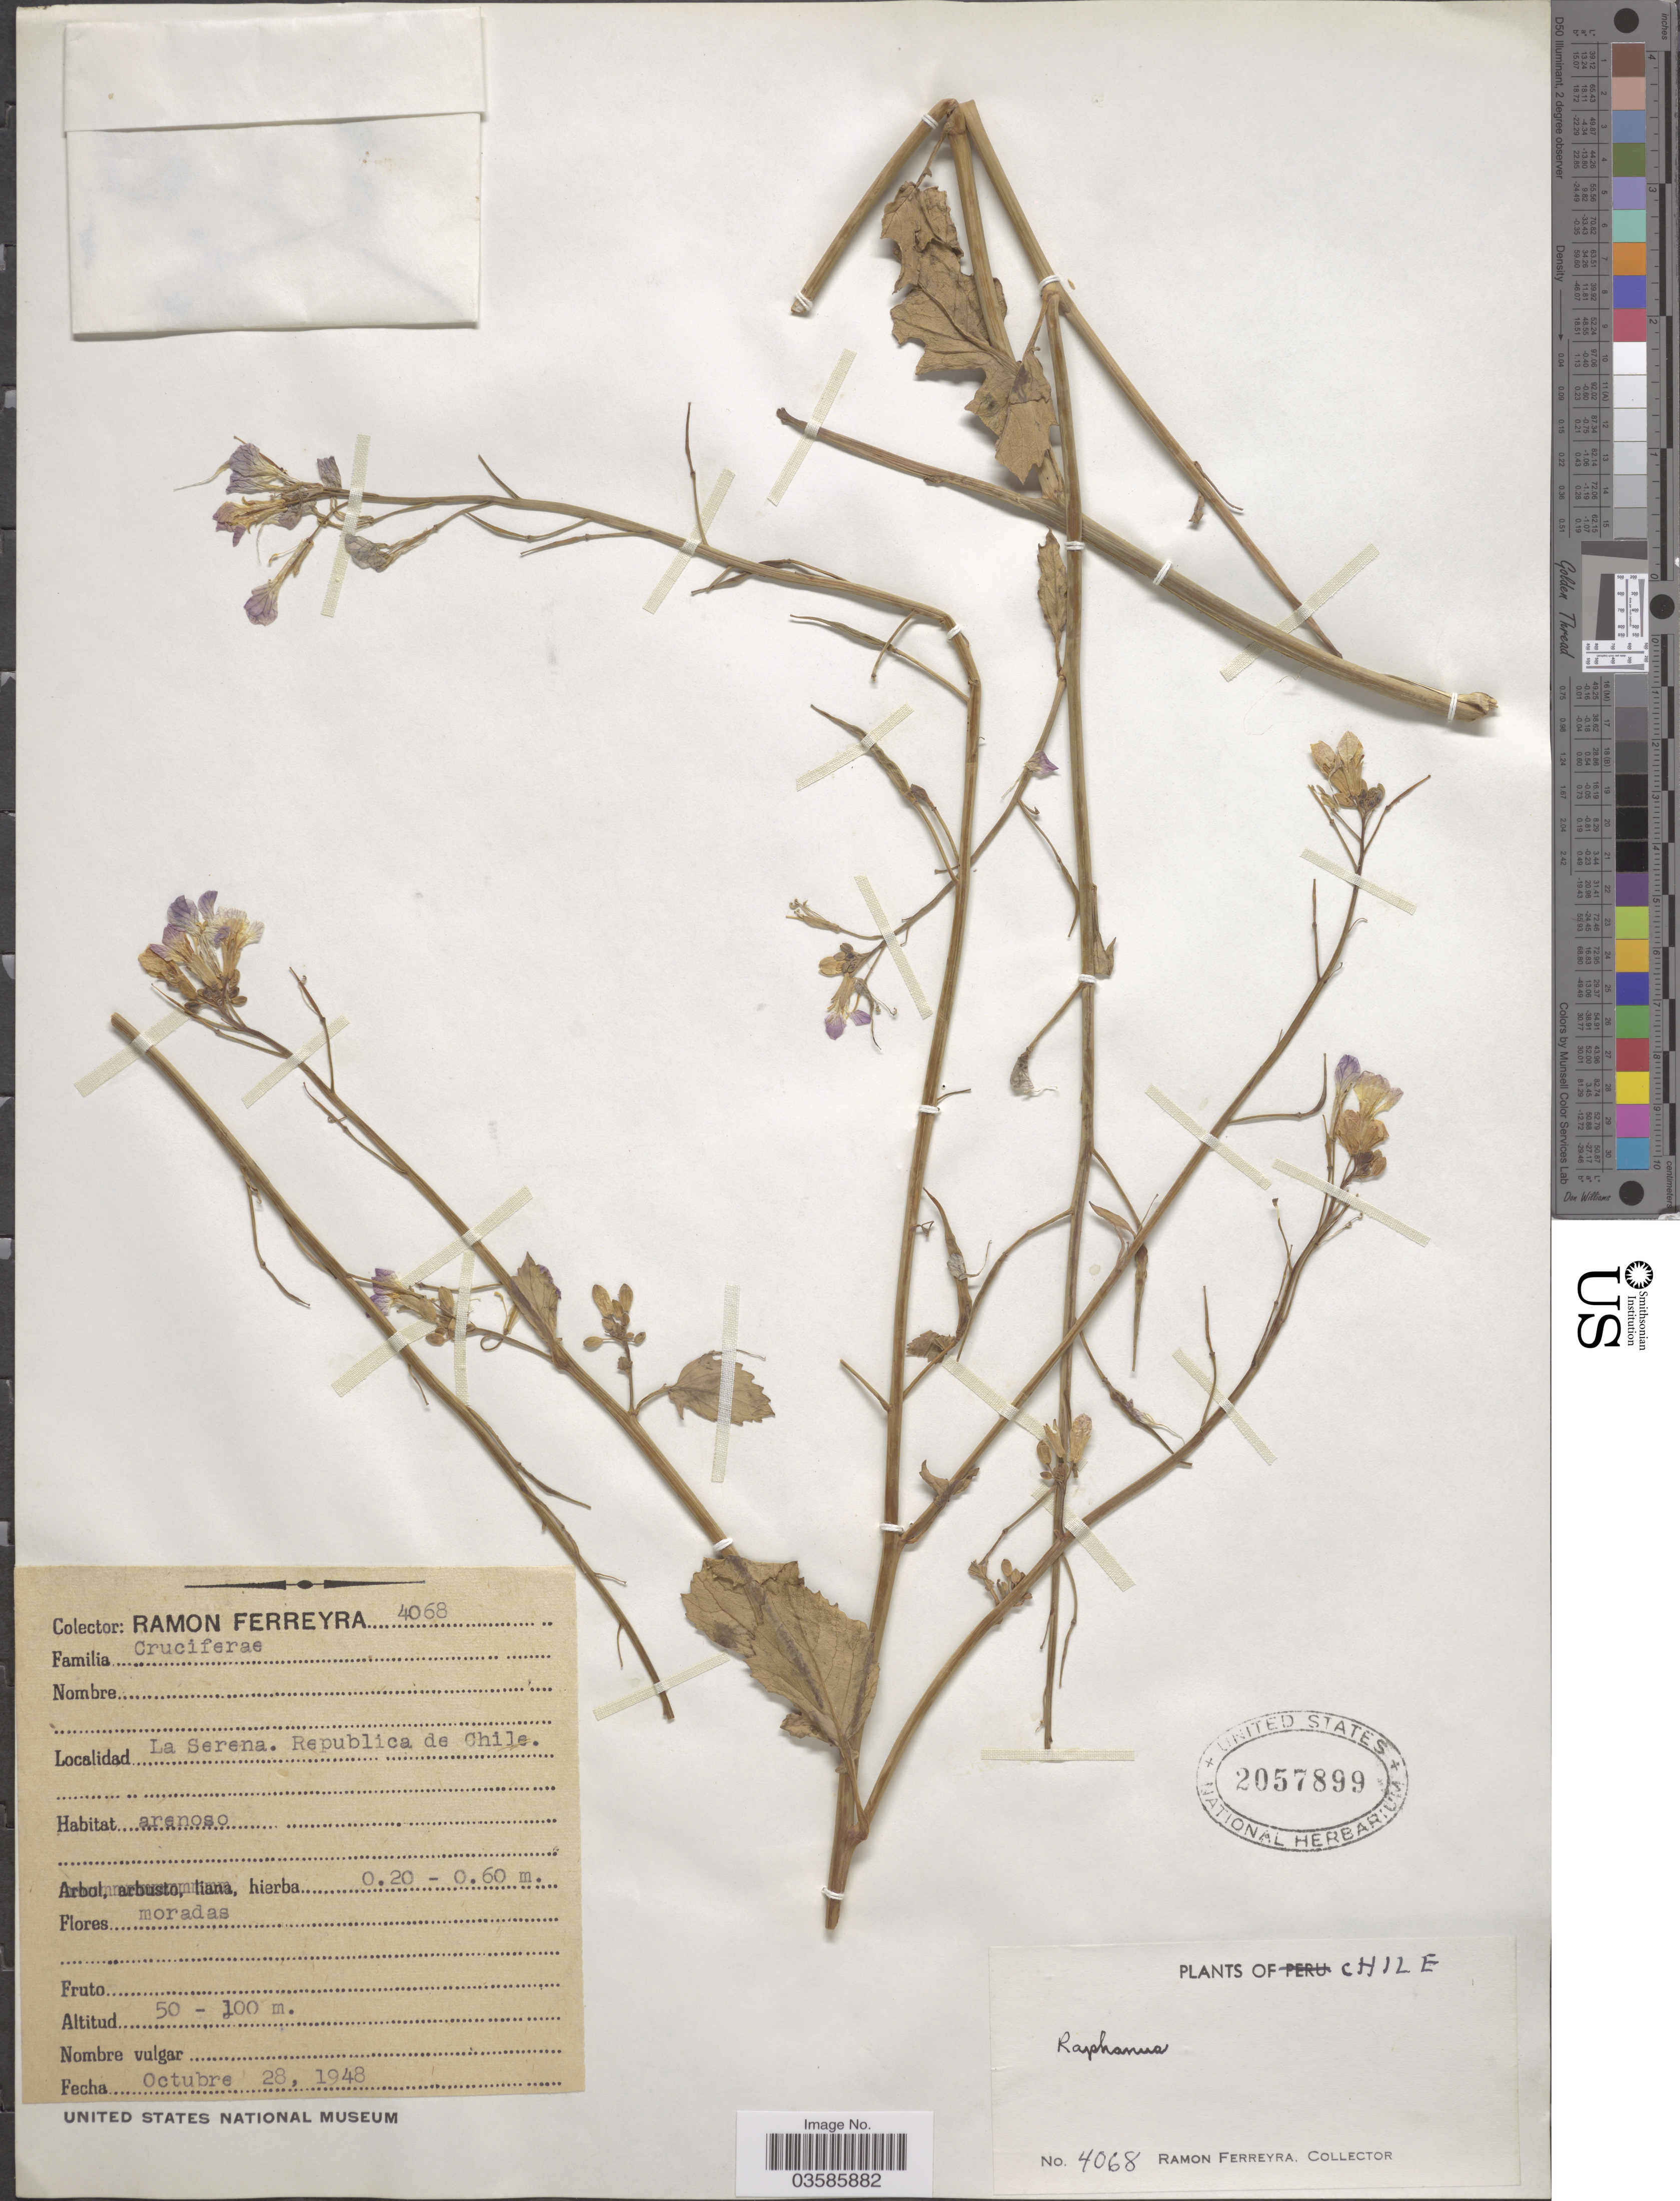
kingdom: Plantae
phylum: Tracheophyta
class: Magnoliopsida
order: Brassicales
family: Brassicaceae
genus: Raphanistrum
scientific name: Raphanistrum lampsana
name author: Gaertn.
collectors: R. A. Ferreyra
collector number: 4068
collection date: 1948-10-28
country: Chile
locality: La Serena. Republica de Chile.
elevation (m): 50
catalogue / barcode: US 2057899